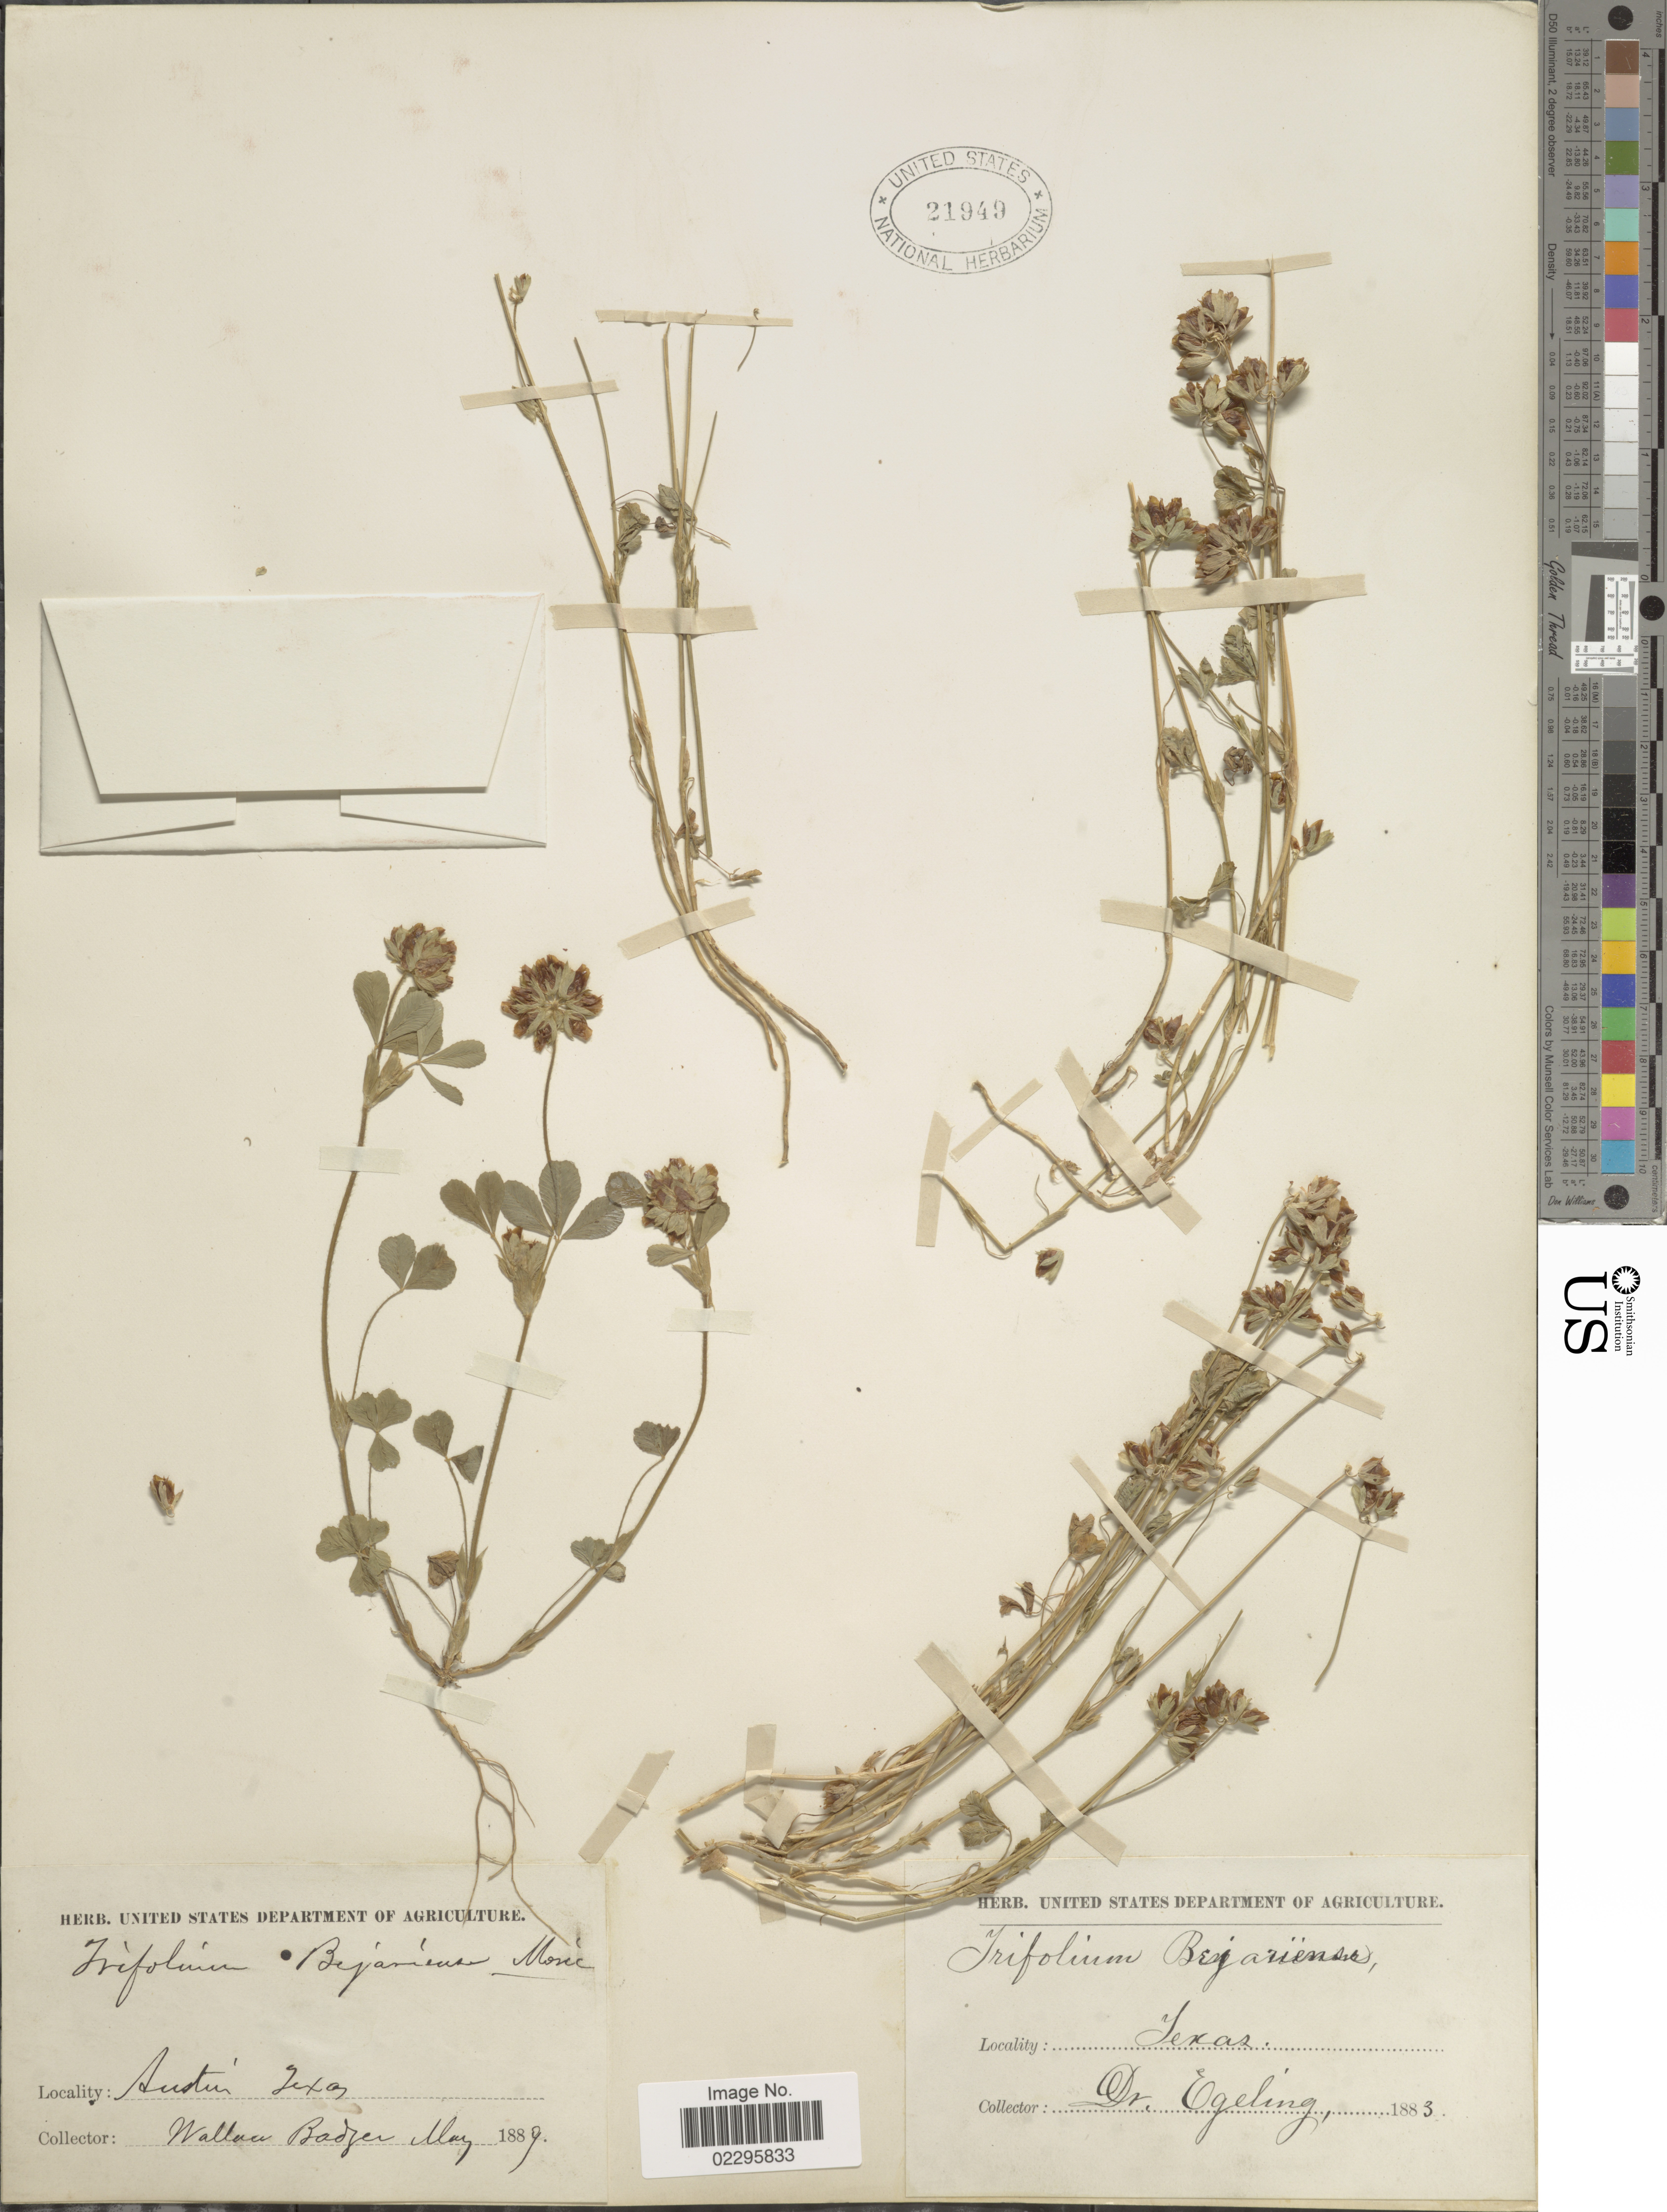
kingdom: Plantae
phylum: Tracheophyta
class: Magnoliopsida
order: Fabales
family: Fabaceae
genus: Trifolium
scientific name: Trifolium bejariense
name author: Moric.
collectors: Egeling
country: United States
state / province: Texas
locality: Austin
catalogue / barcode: US 21949